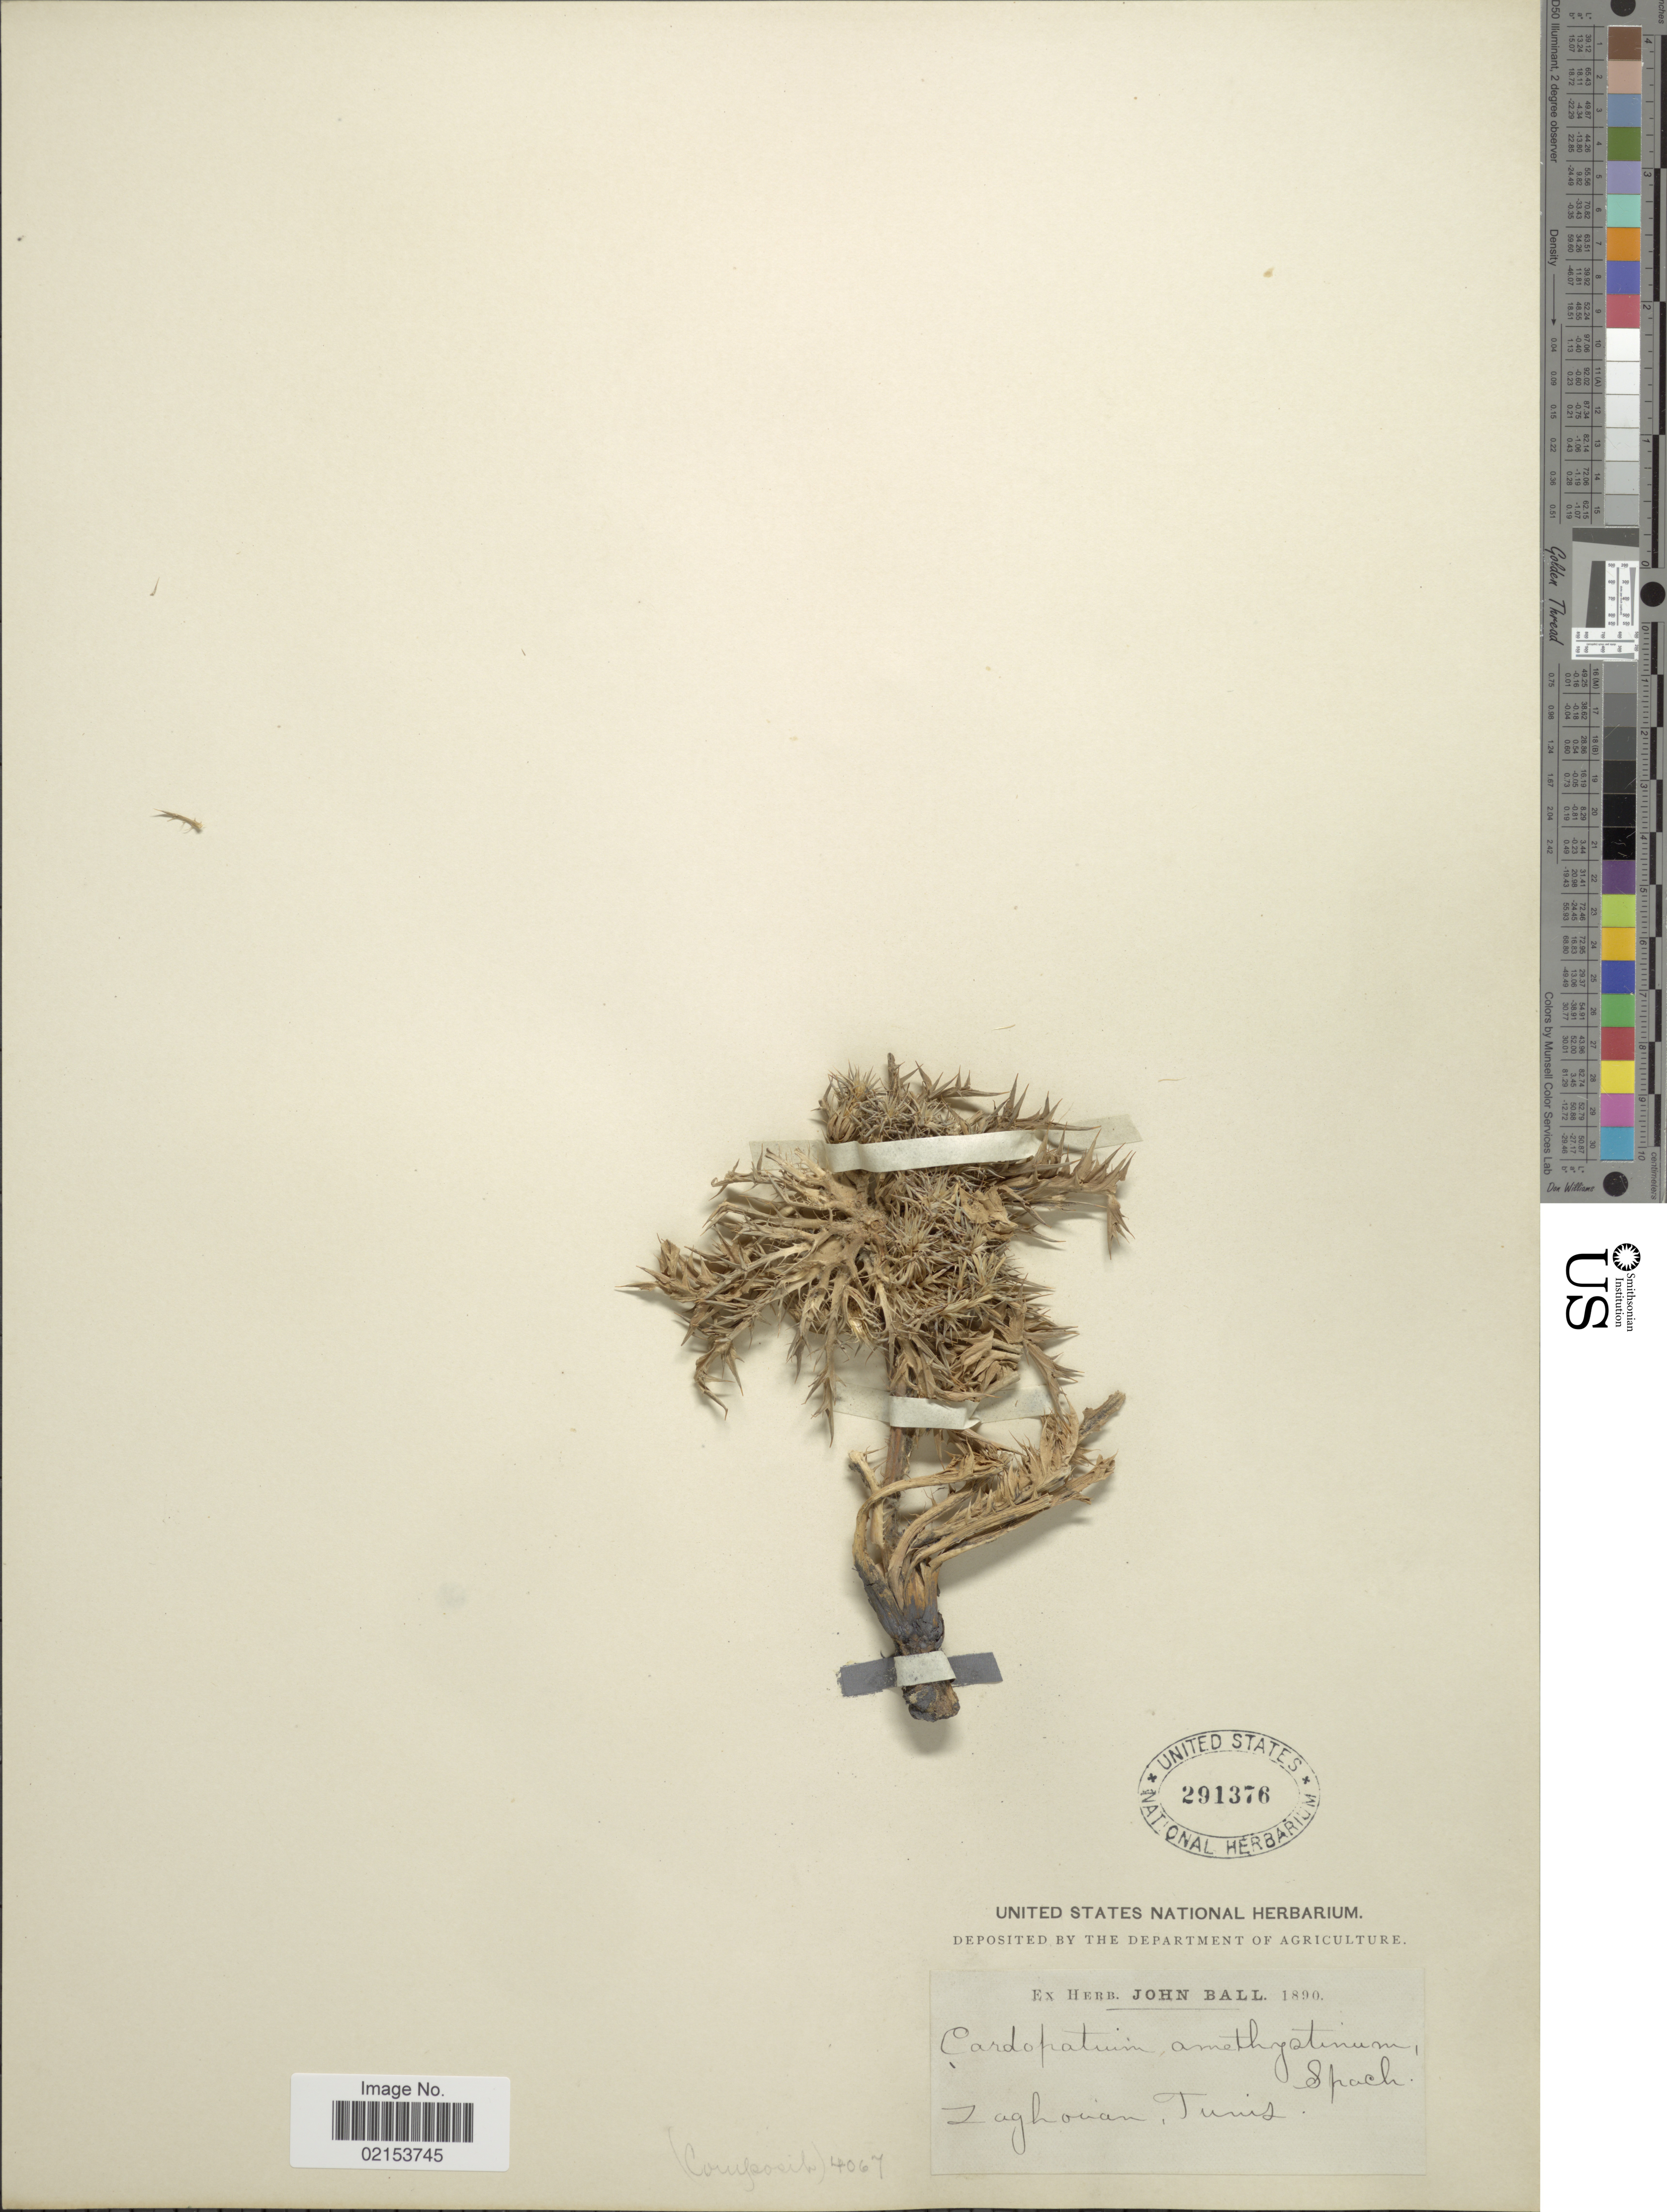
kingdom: Plantae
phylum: Tracheophyta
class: Magnoliopsida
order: Asterales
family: Asteraceae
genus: Cardopatium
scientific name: Cardopatium amethystinum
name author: Spach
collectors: ex herb. John Ball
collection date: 1890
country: Tunisia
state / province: Zaghouan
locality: Tunis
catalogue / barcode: US 291376